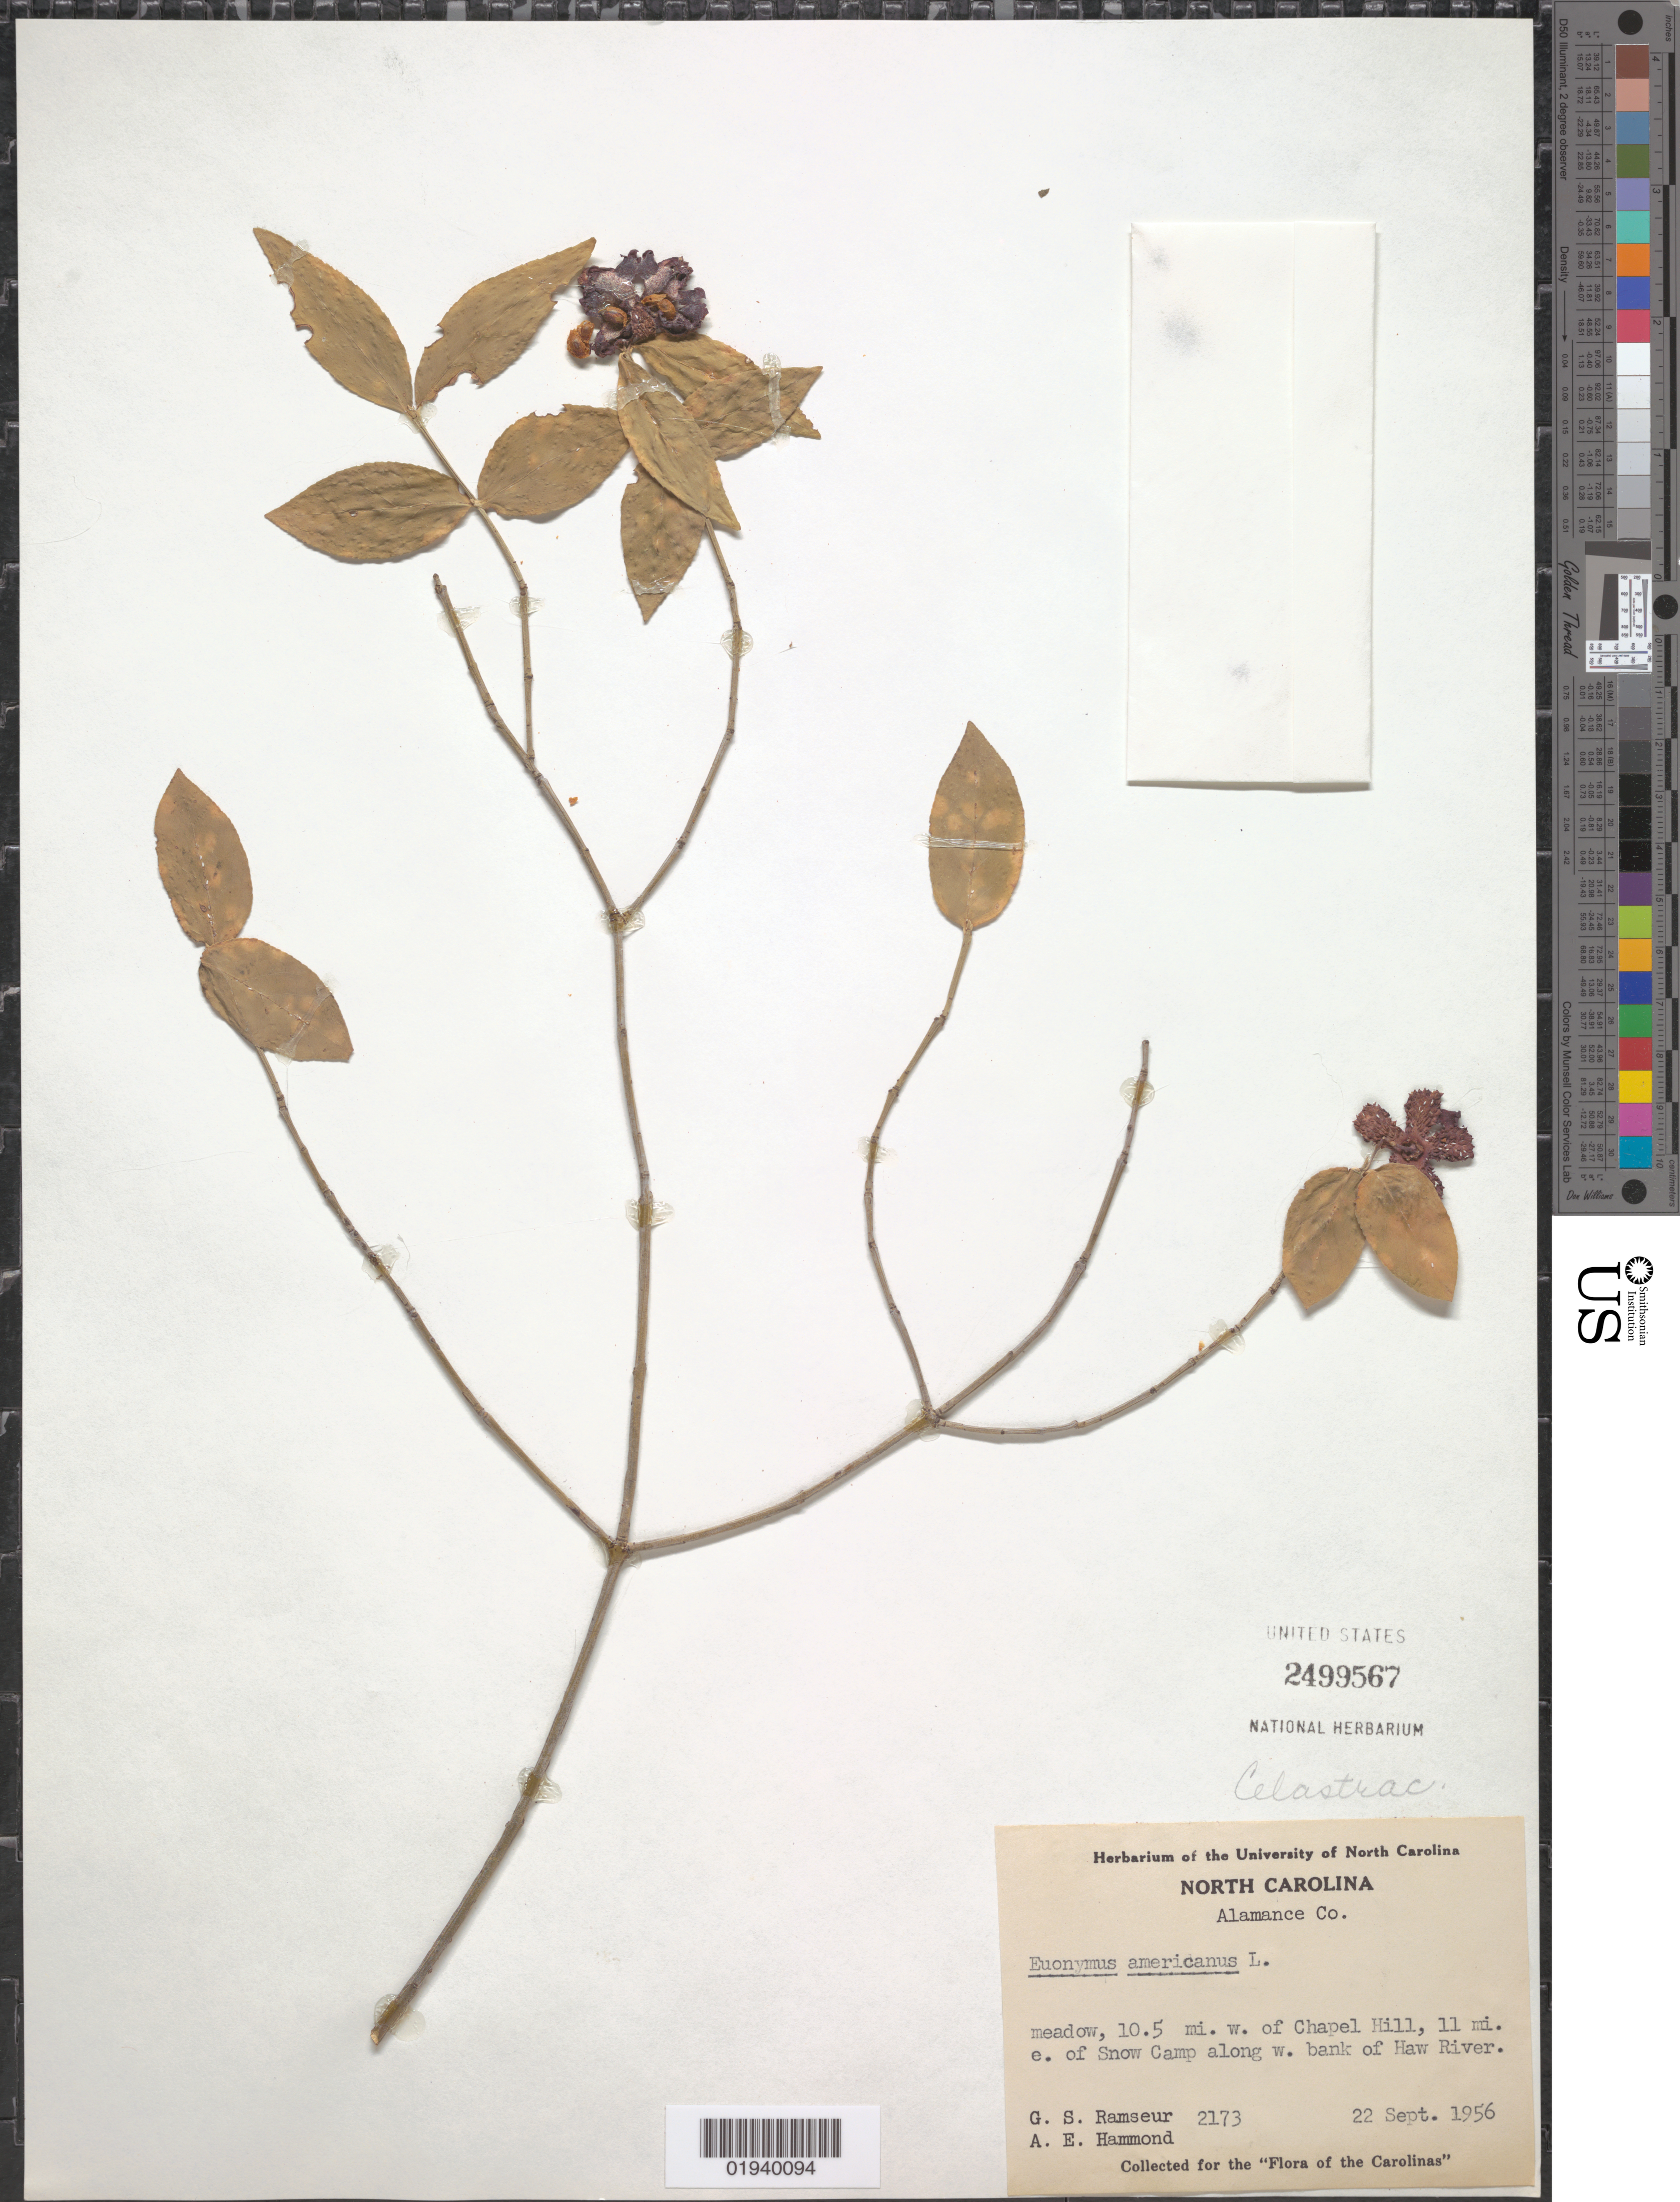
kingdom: Plantae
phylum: Tracheophyta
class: Magnoliopsida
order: Celastrales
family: Celastraceae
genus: Euonymus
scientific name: Euonymus americanus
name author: L.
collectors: G. S. Ramseur & A. Hammond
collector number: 2173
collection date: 1956-09-22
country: United States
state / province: North Carolina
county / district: Alamance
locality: Haw River; 10.5 miles W of Chapel Hill, 11 miles E of Snow Camp along W bank of Haw River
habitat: Meadow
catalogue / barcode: US 2499567